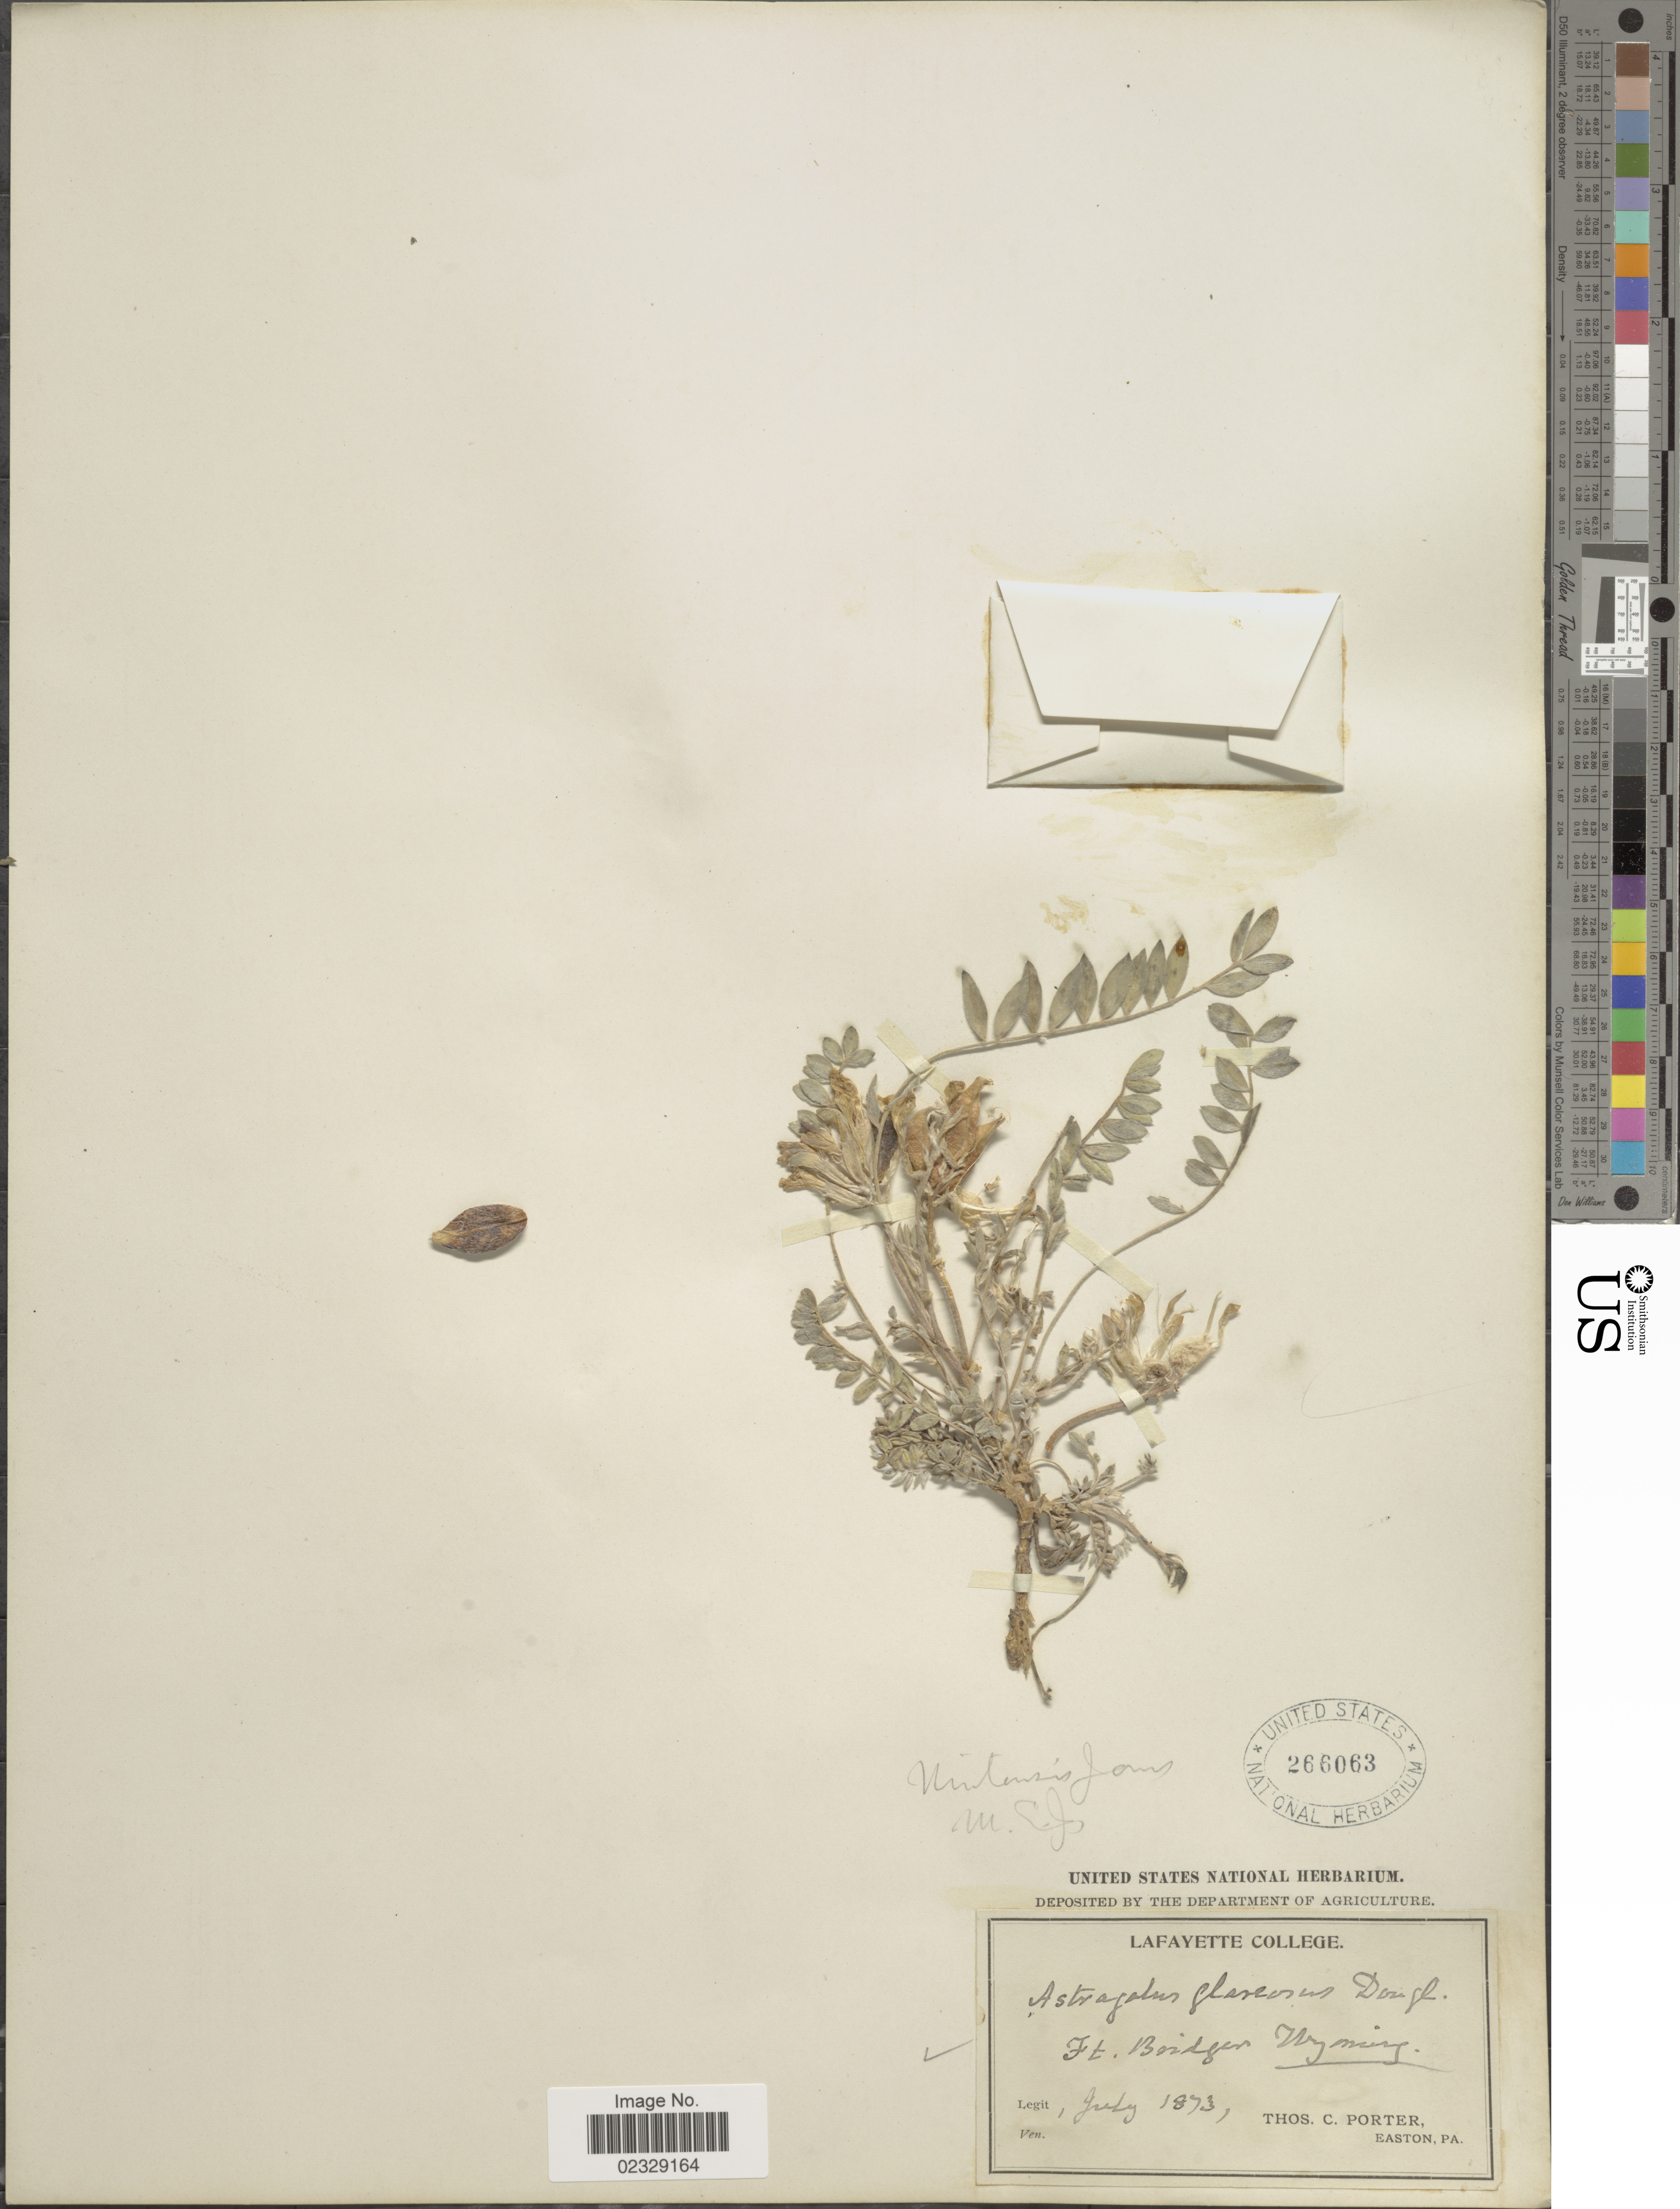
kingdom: Plantae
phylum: Tracheophyta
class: Magnoliopsida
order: Fabales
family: Fabaceae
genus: Astragalus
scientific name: Astragalus argophyllus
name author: Nutt.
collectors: T. Porter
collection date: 1873-07-01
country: United States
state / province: Wyoming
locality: Ft. Bridges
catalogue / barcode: US 266063